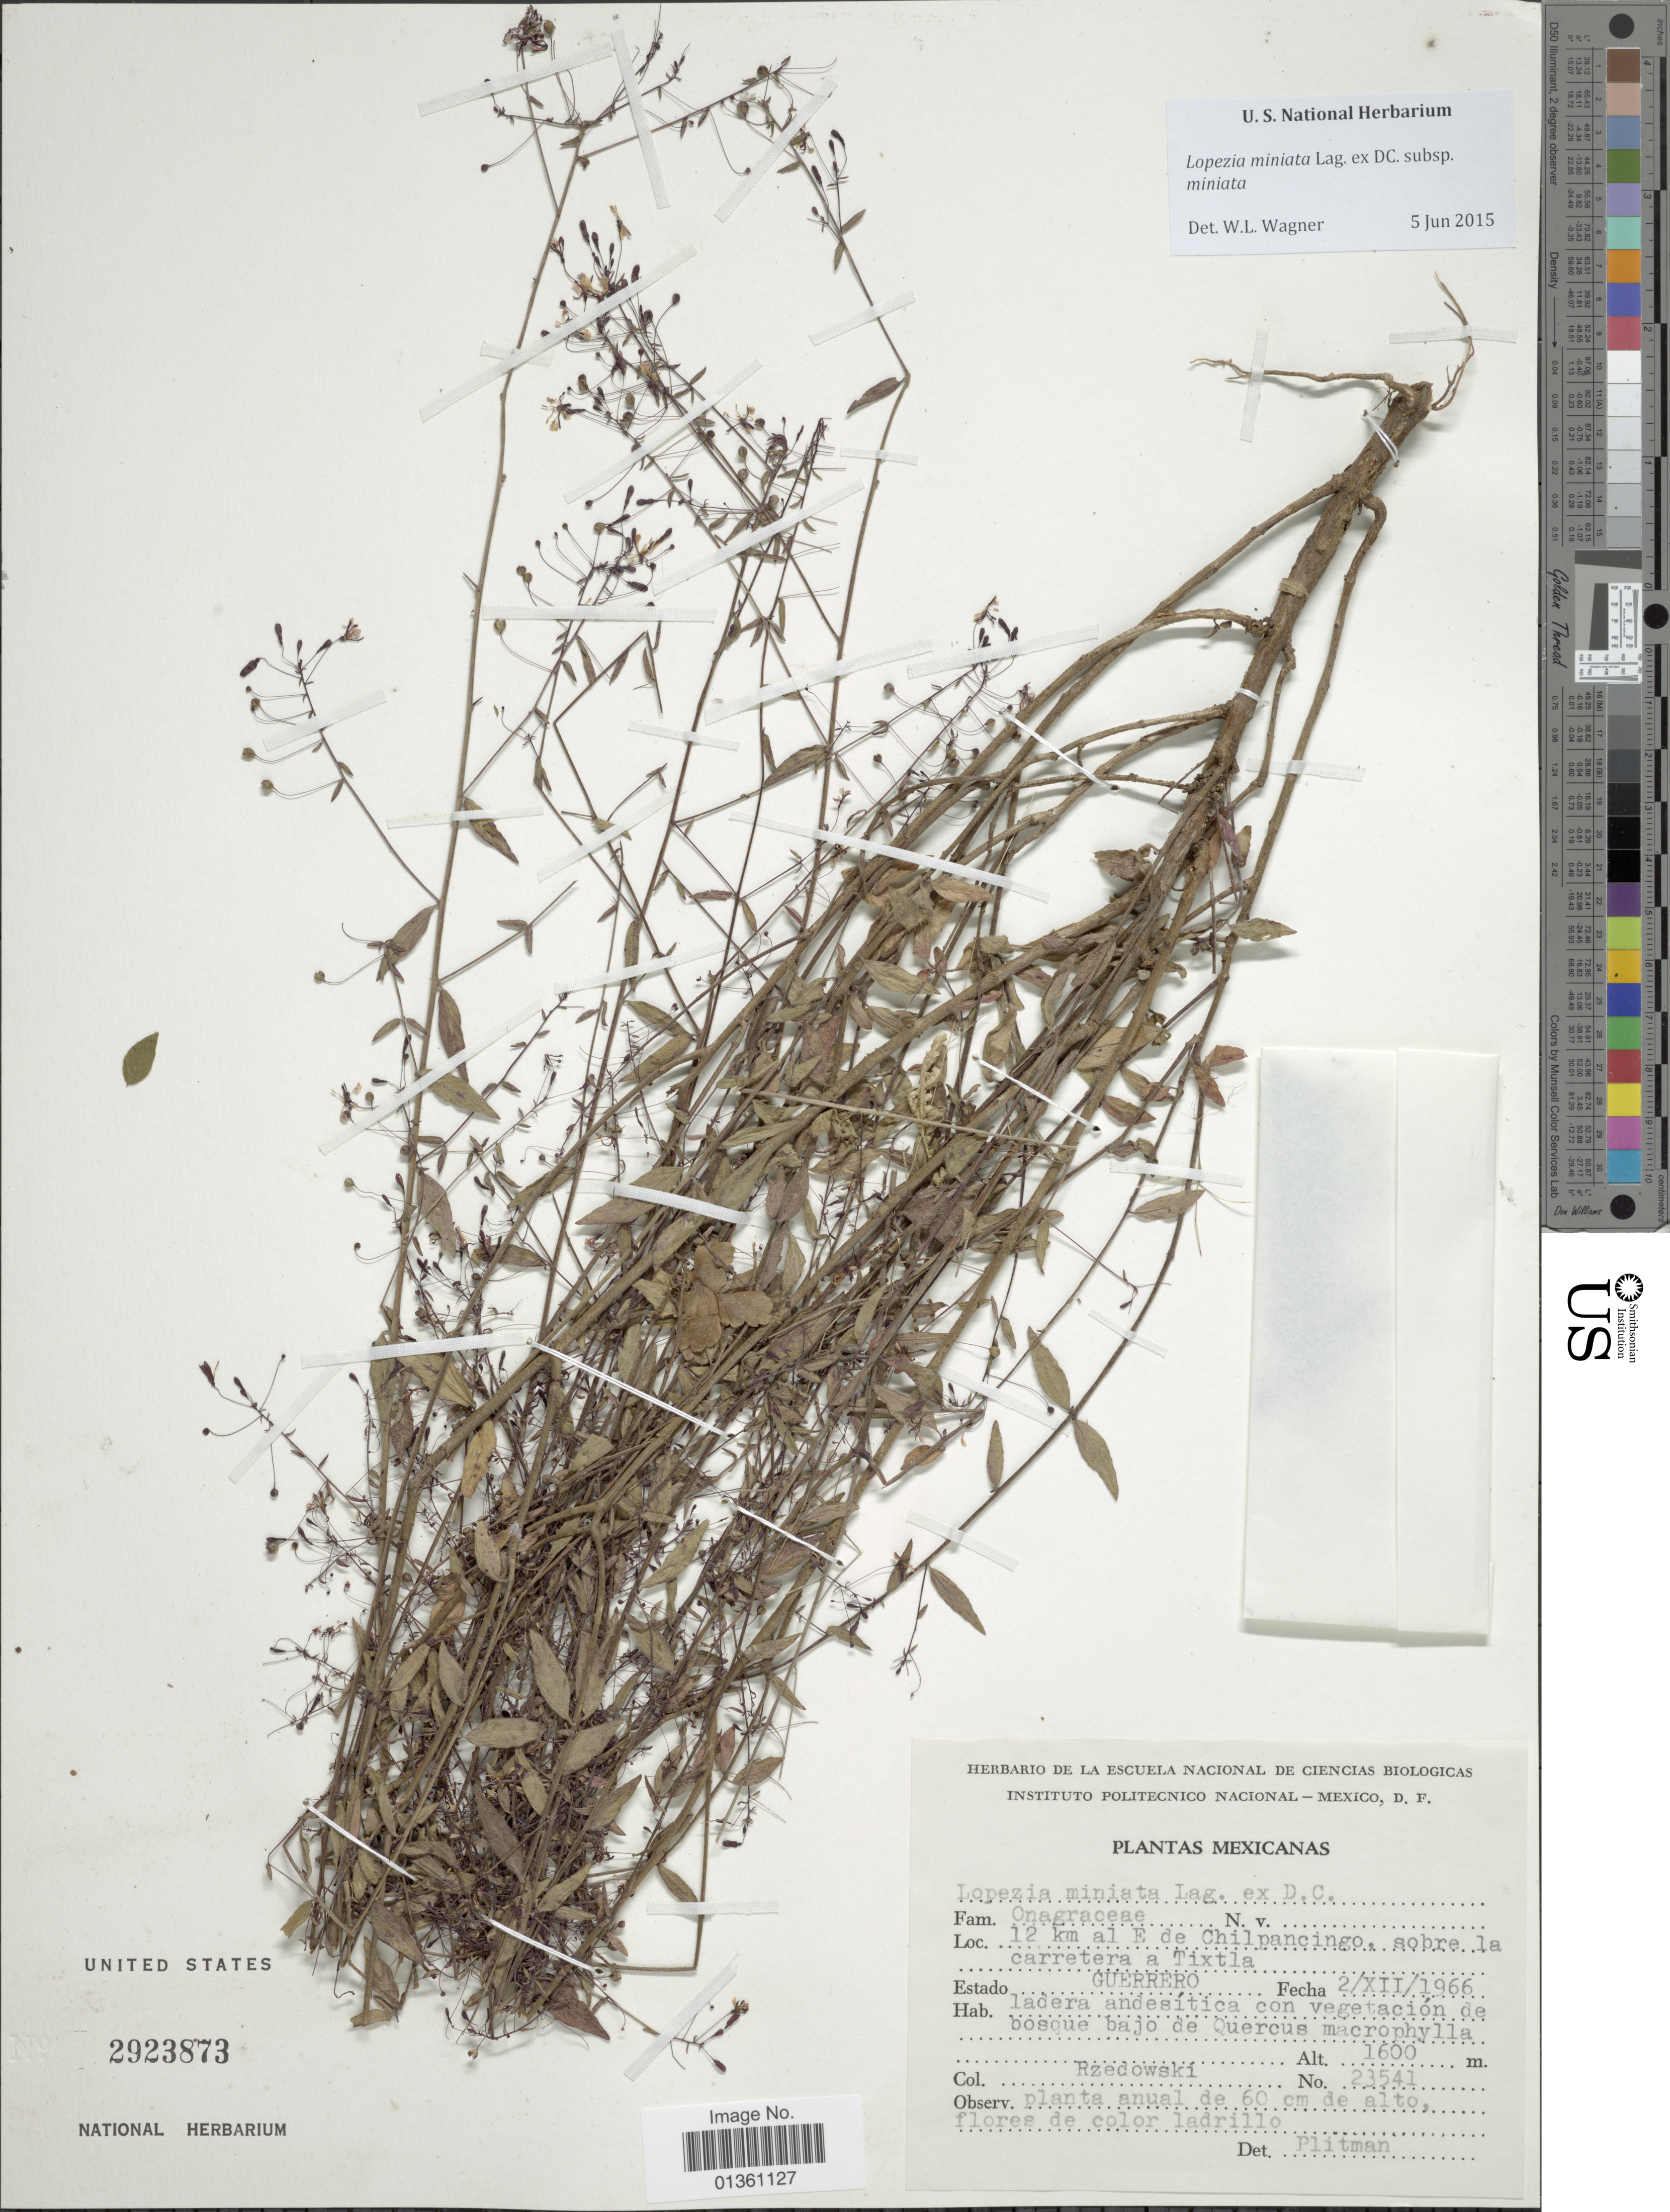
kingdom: Plantae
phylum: Tracheophyta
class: Magnoliopsida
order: Myrtales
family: Onagraceae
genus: Lopezia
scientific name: Lopezia miniata subsp. miniata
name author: Lag. ex DC.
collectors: Rzedowski, --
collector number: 23541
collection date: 1966-12-02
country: Mexico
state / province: Guerrero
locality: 12 km al E de Chilpancingo, sobre la carretera a Tixtla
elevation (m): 1600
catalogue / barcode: US 2923873